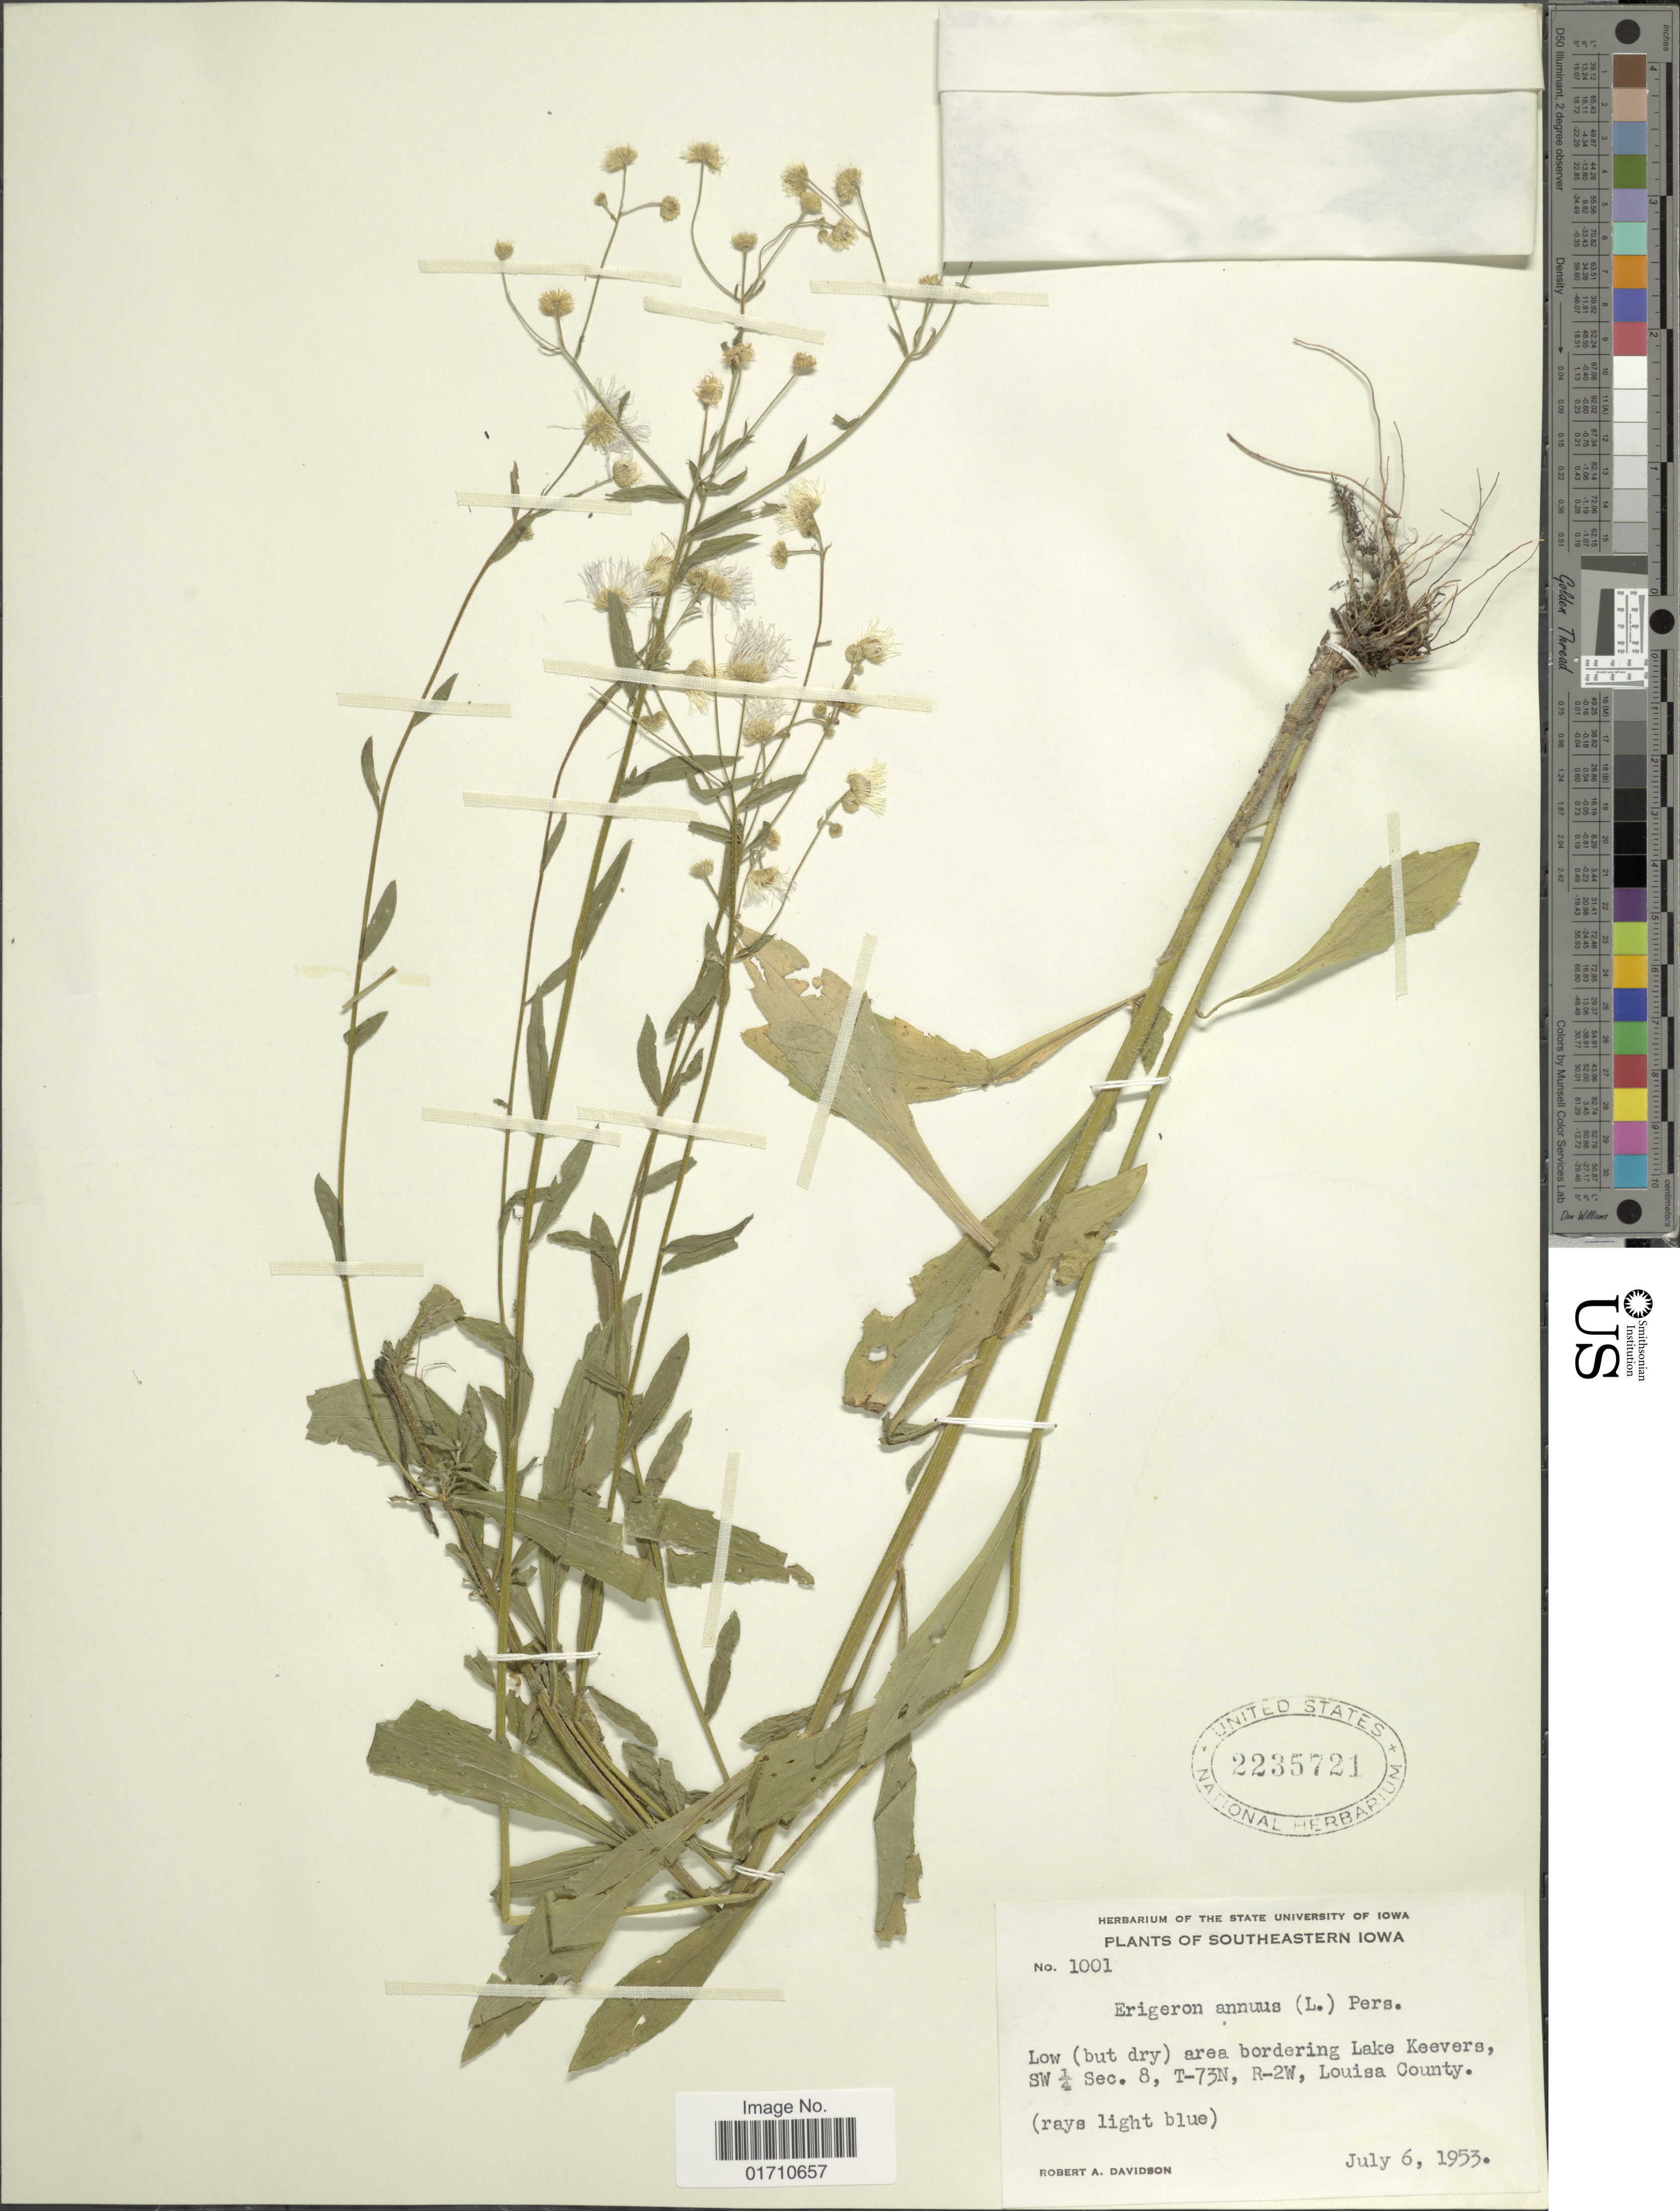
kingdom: Plantae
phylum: Tracheophyta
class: Magnoliopsida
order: Asterales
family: Asteraceae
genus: Erigeron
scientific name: Erigeron annuus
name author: (L.) Pers.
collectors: R. A. Davidson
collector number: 1001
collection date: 1953-07-06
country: United States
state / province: Iowa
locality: Low (but dry) area bordering Lake Keevers, SW ¼ Sec . 8, T-73N, R-2W, Louisa County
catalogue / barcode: US 2235721